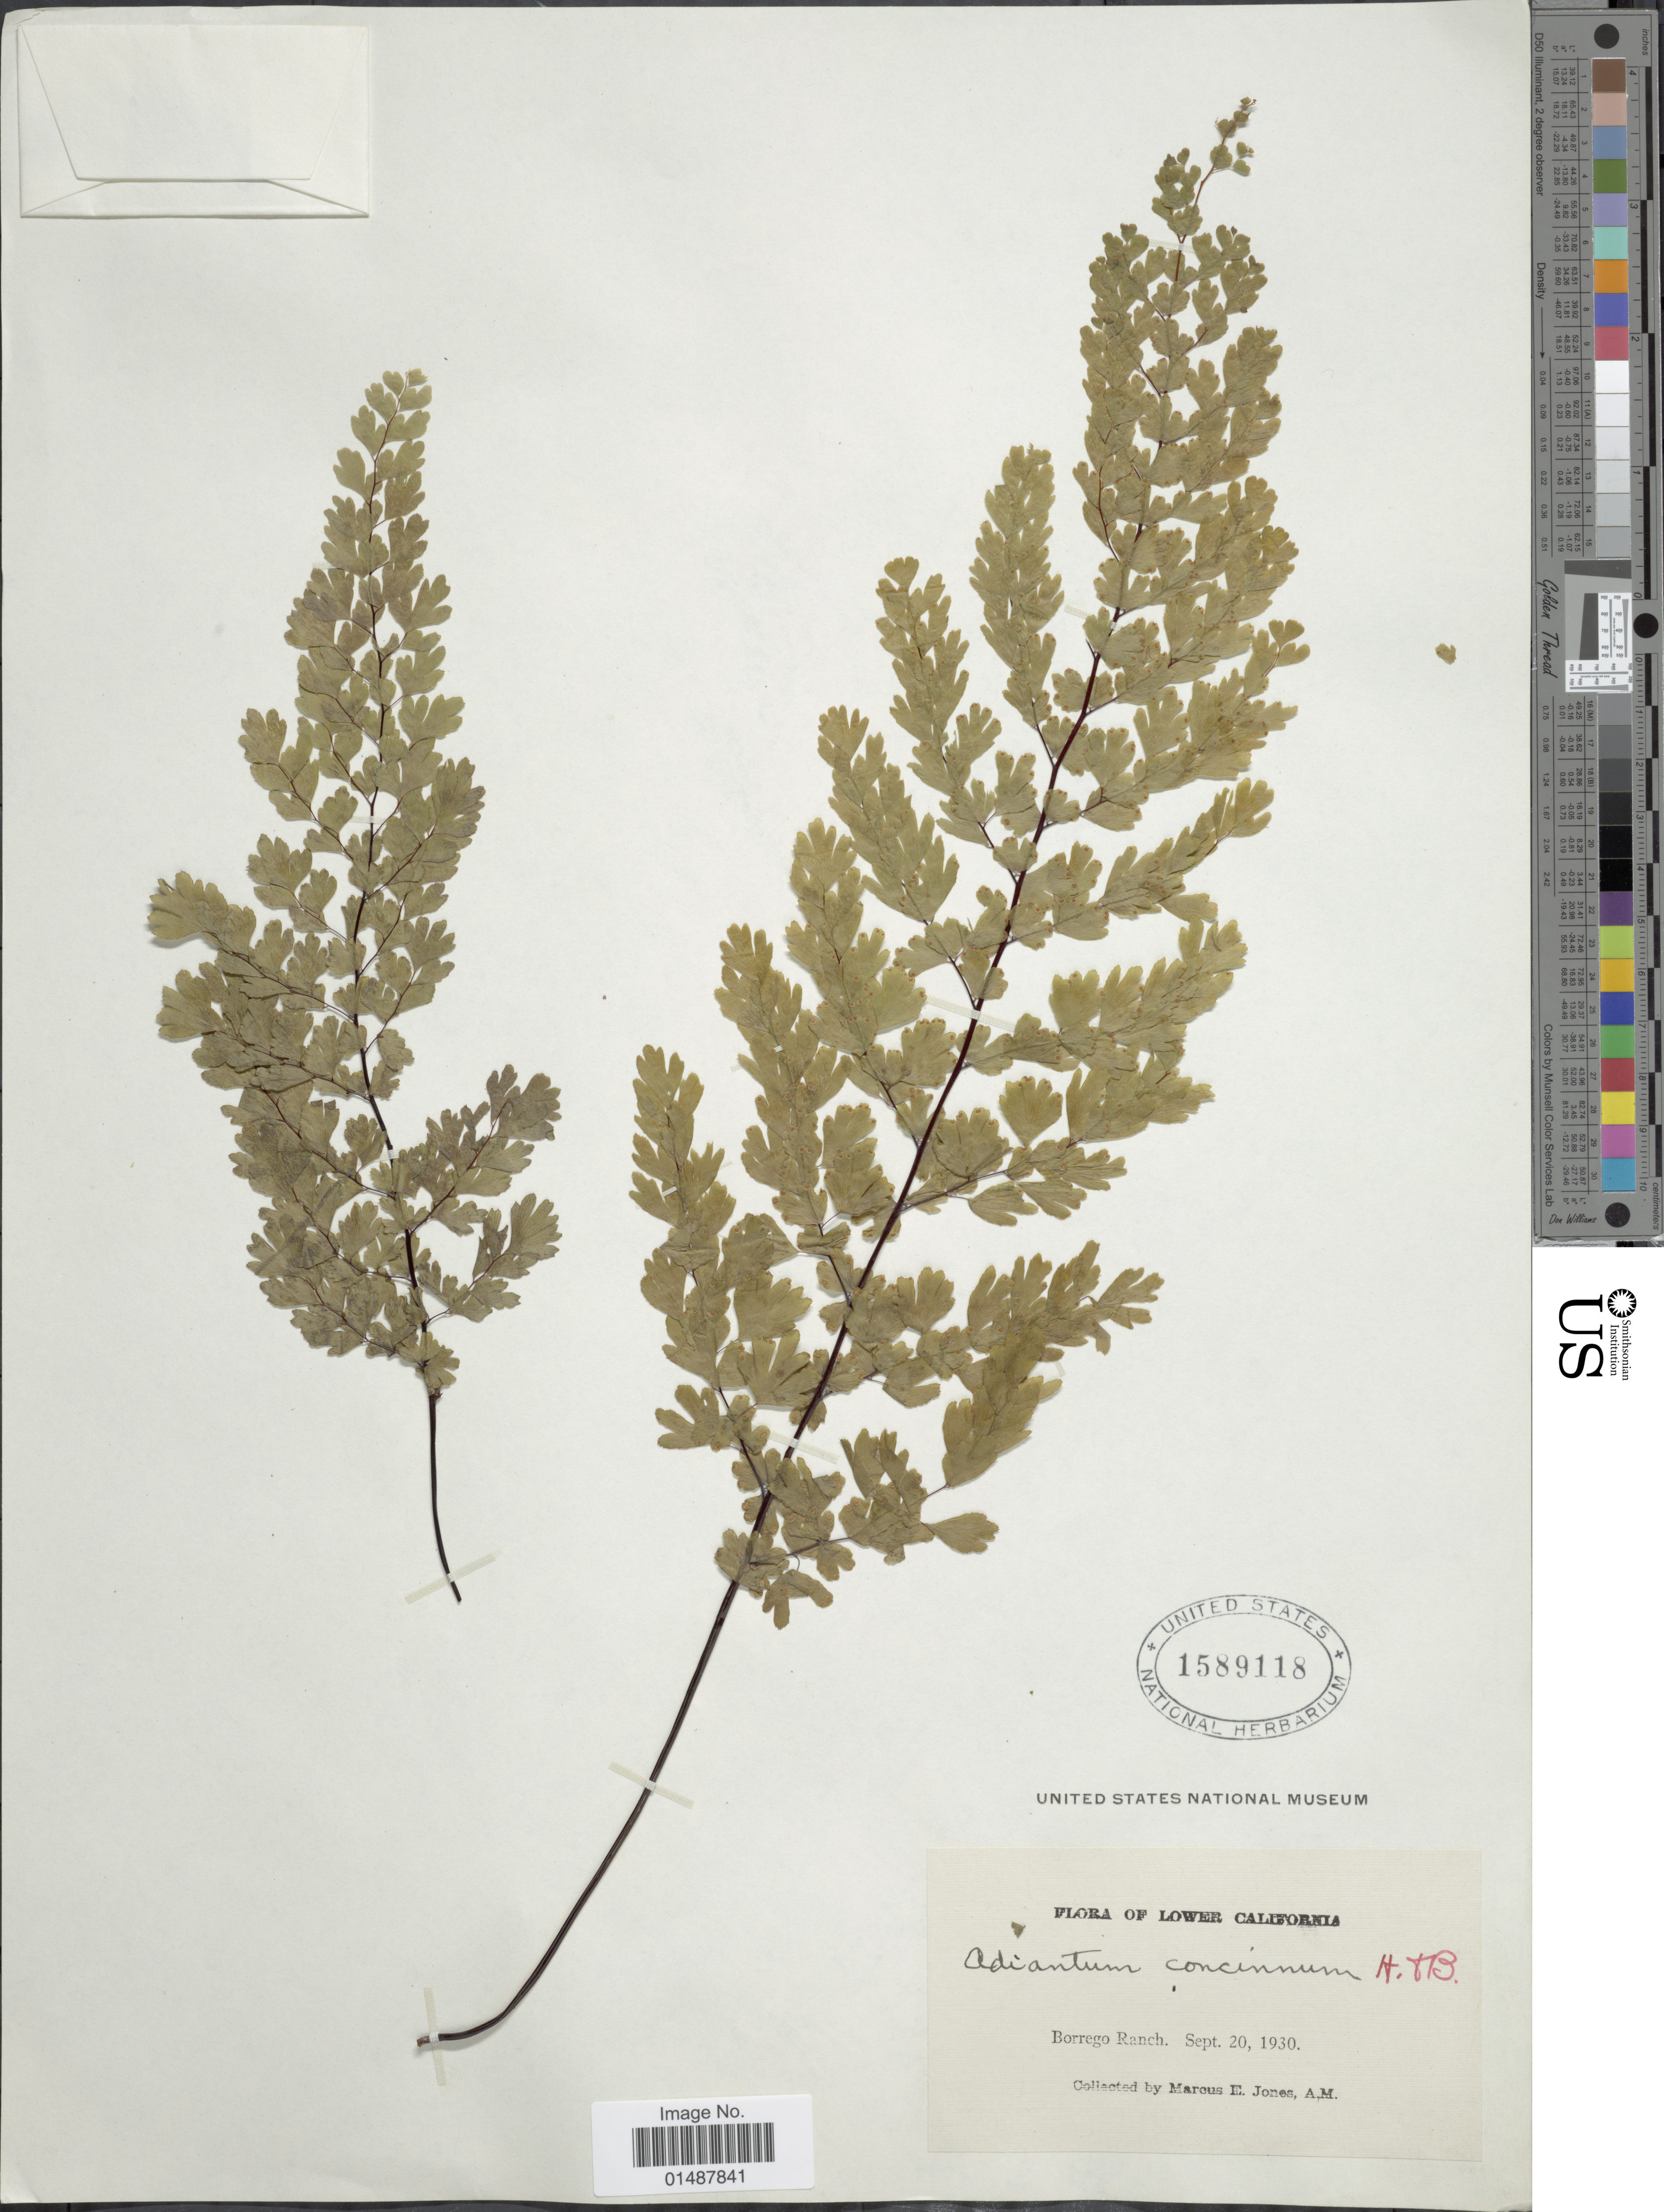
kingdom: Plantae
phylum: Tracheophyta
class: Polypodiopsida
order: Polypodiales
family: Pteridaceae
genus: Adiantum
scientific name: Adiantum concinnum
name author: Humb. & Bonpl. ex Willd.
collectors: M. E. Jones & A.M.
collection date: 1930-09-20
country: Mexico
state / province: Baja California Norte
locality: Borrega Ranch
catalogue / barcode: US 1589118